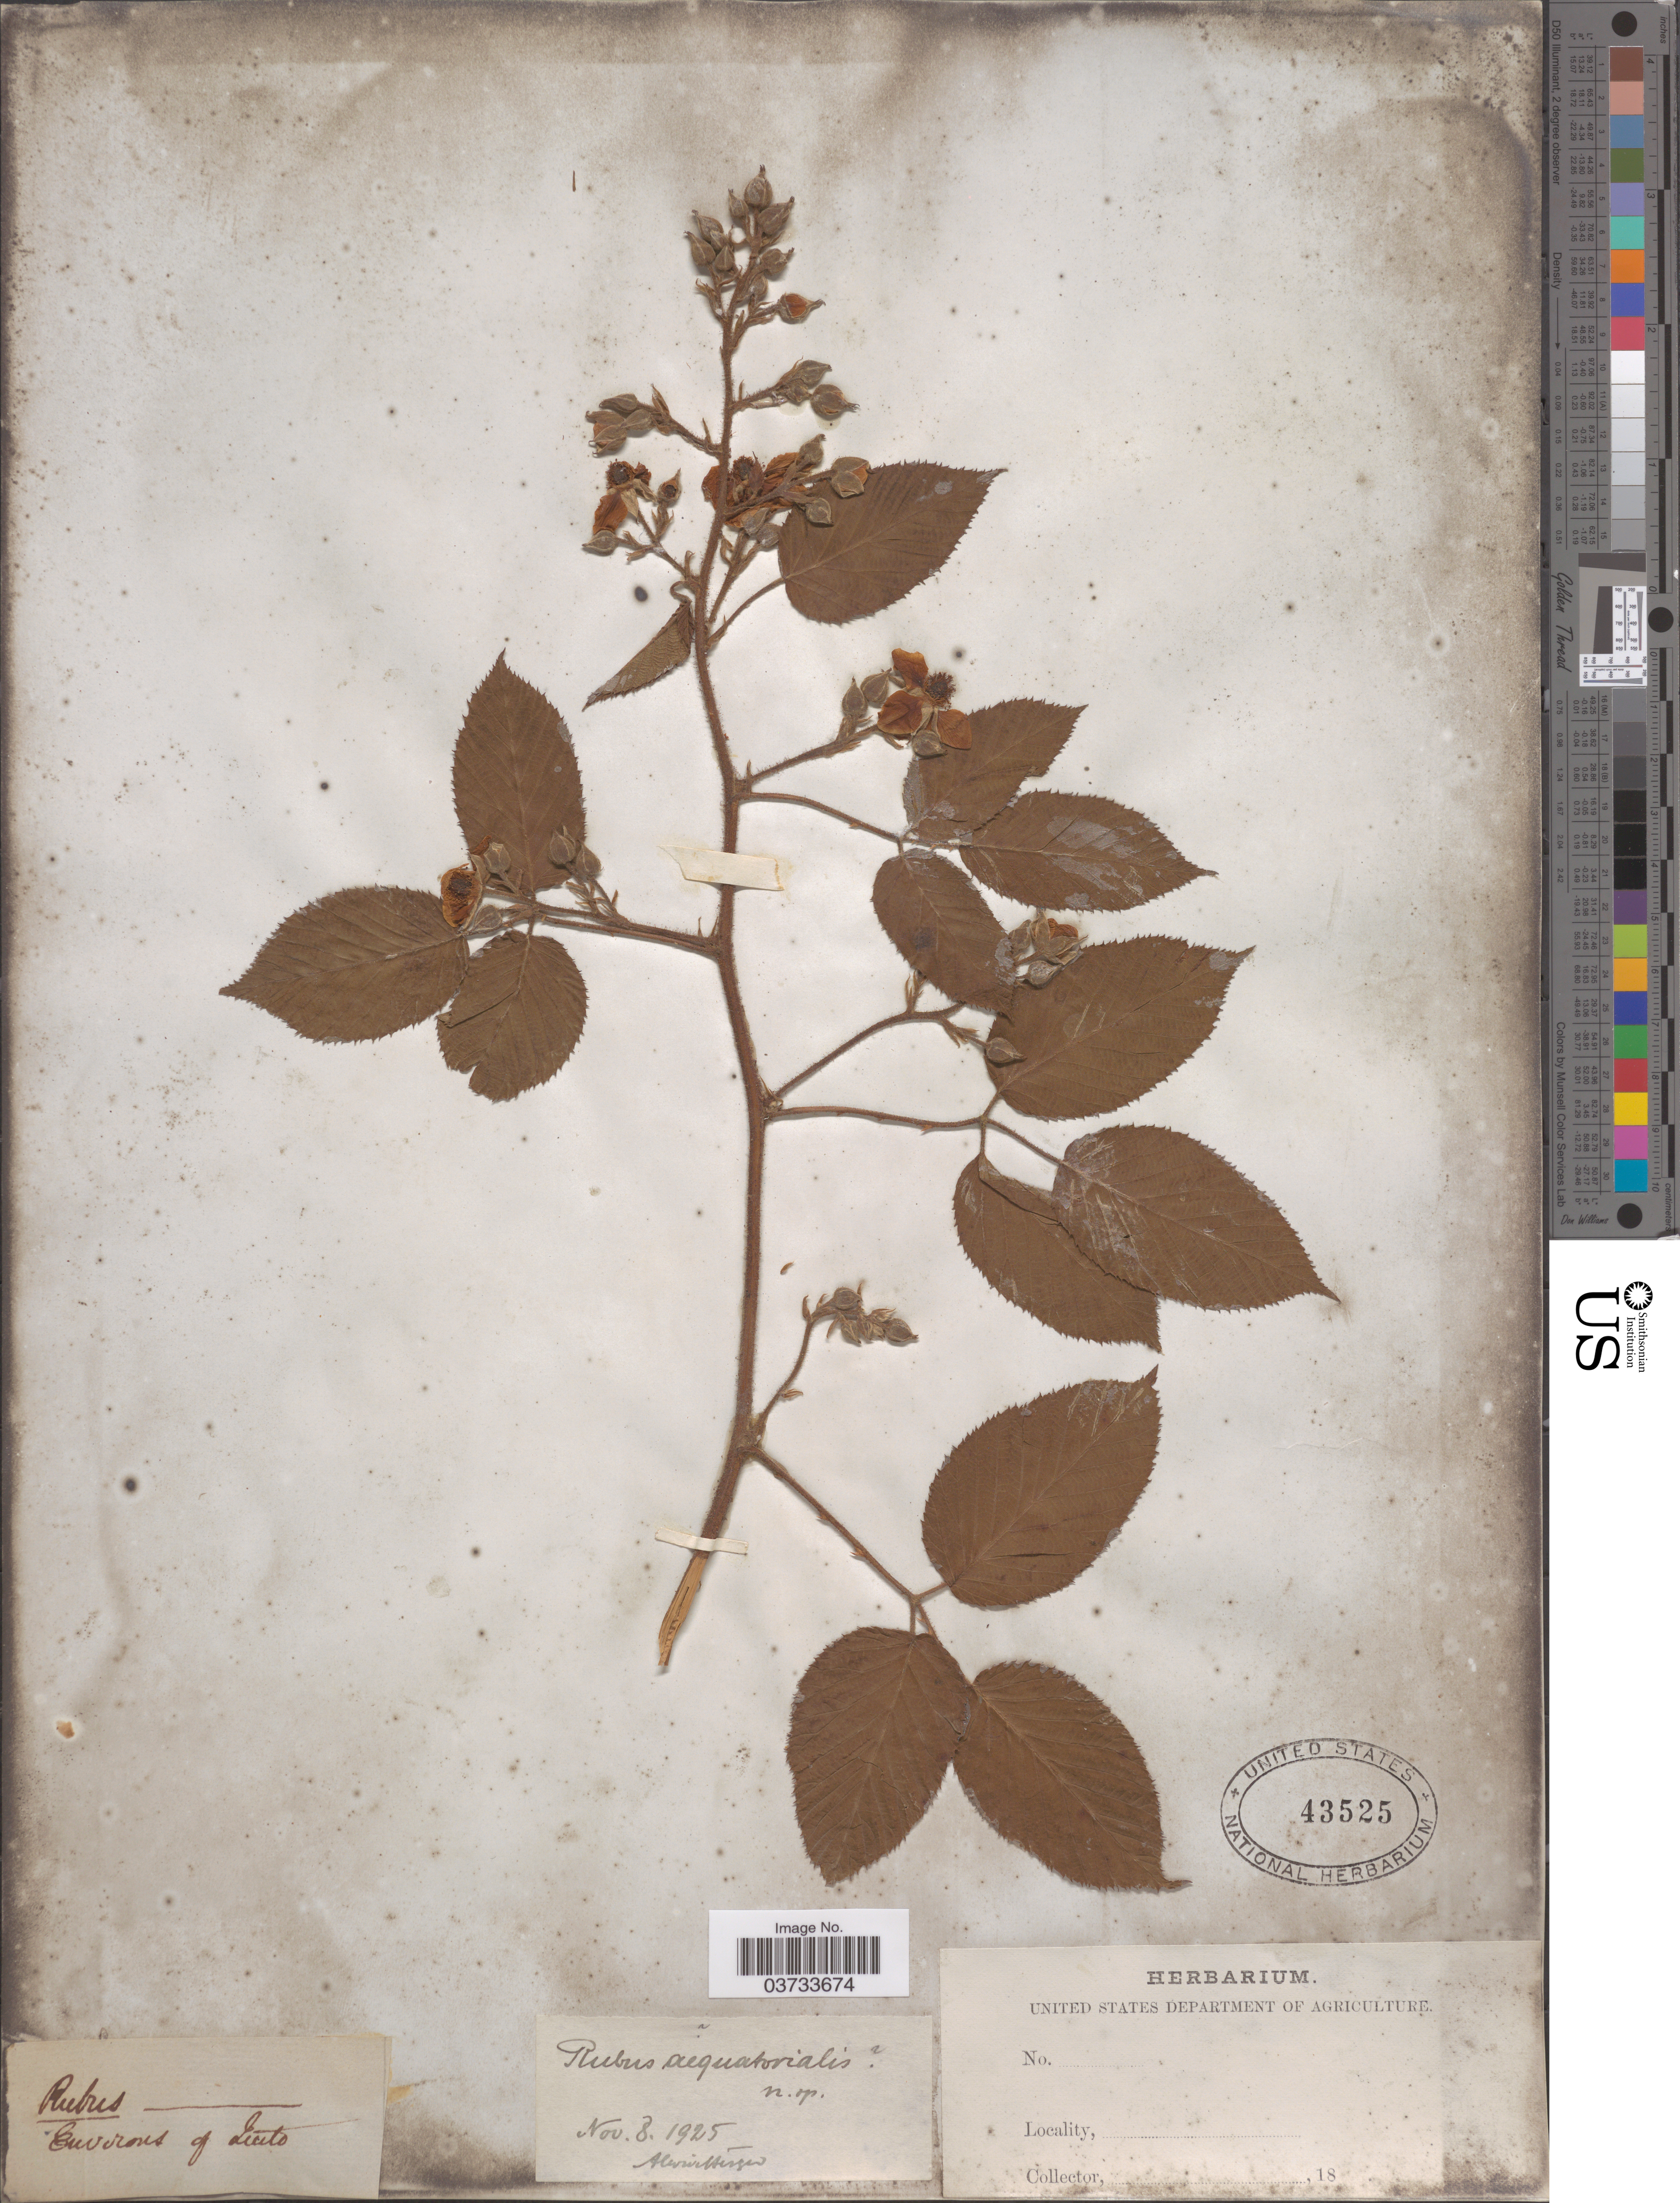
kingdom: Plantae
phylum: Tracheophyta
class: Magnoliopsida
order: Rosales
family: Rosaceae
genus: Rubus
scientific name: Rubus roseorum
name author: A. Berger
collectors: ex herb. U. S. Department of Agriculture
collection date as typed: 18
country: Ecuador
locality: Environs of Quito.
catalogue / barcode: US 43525